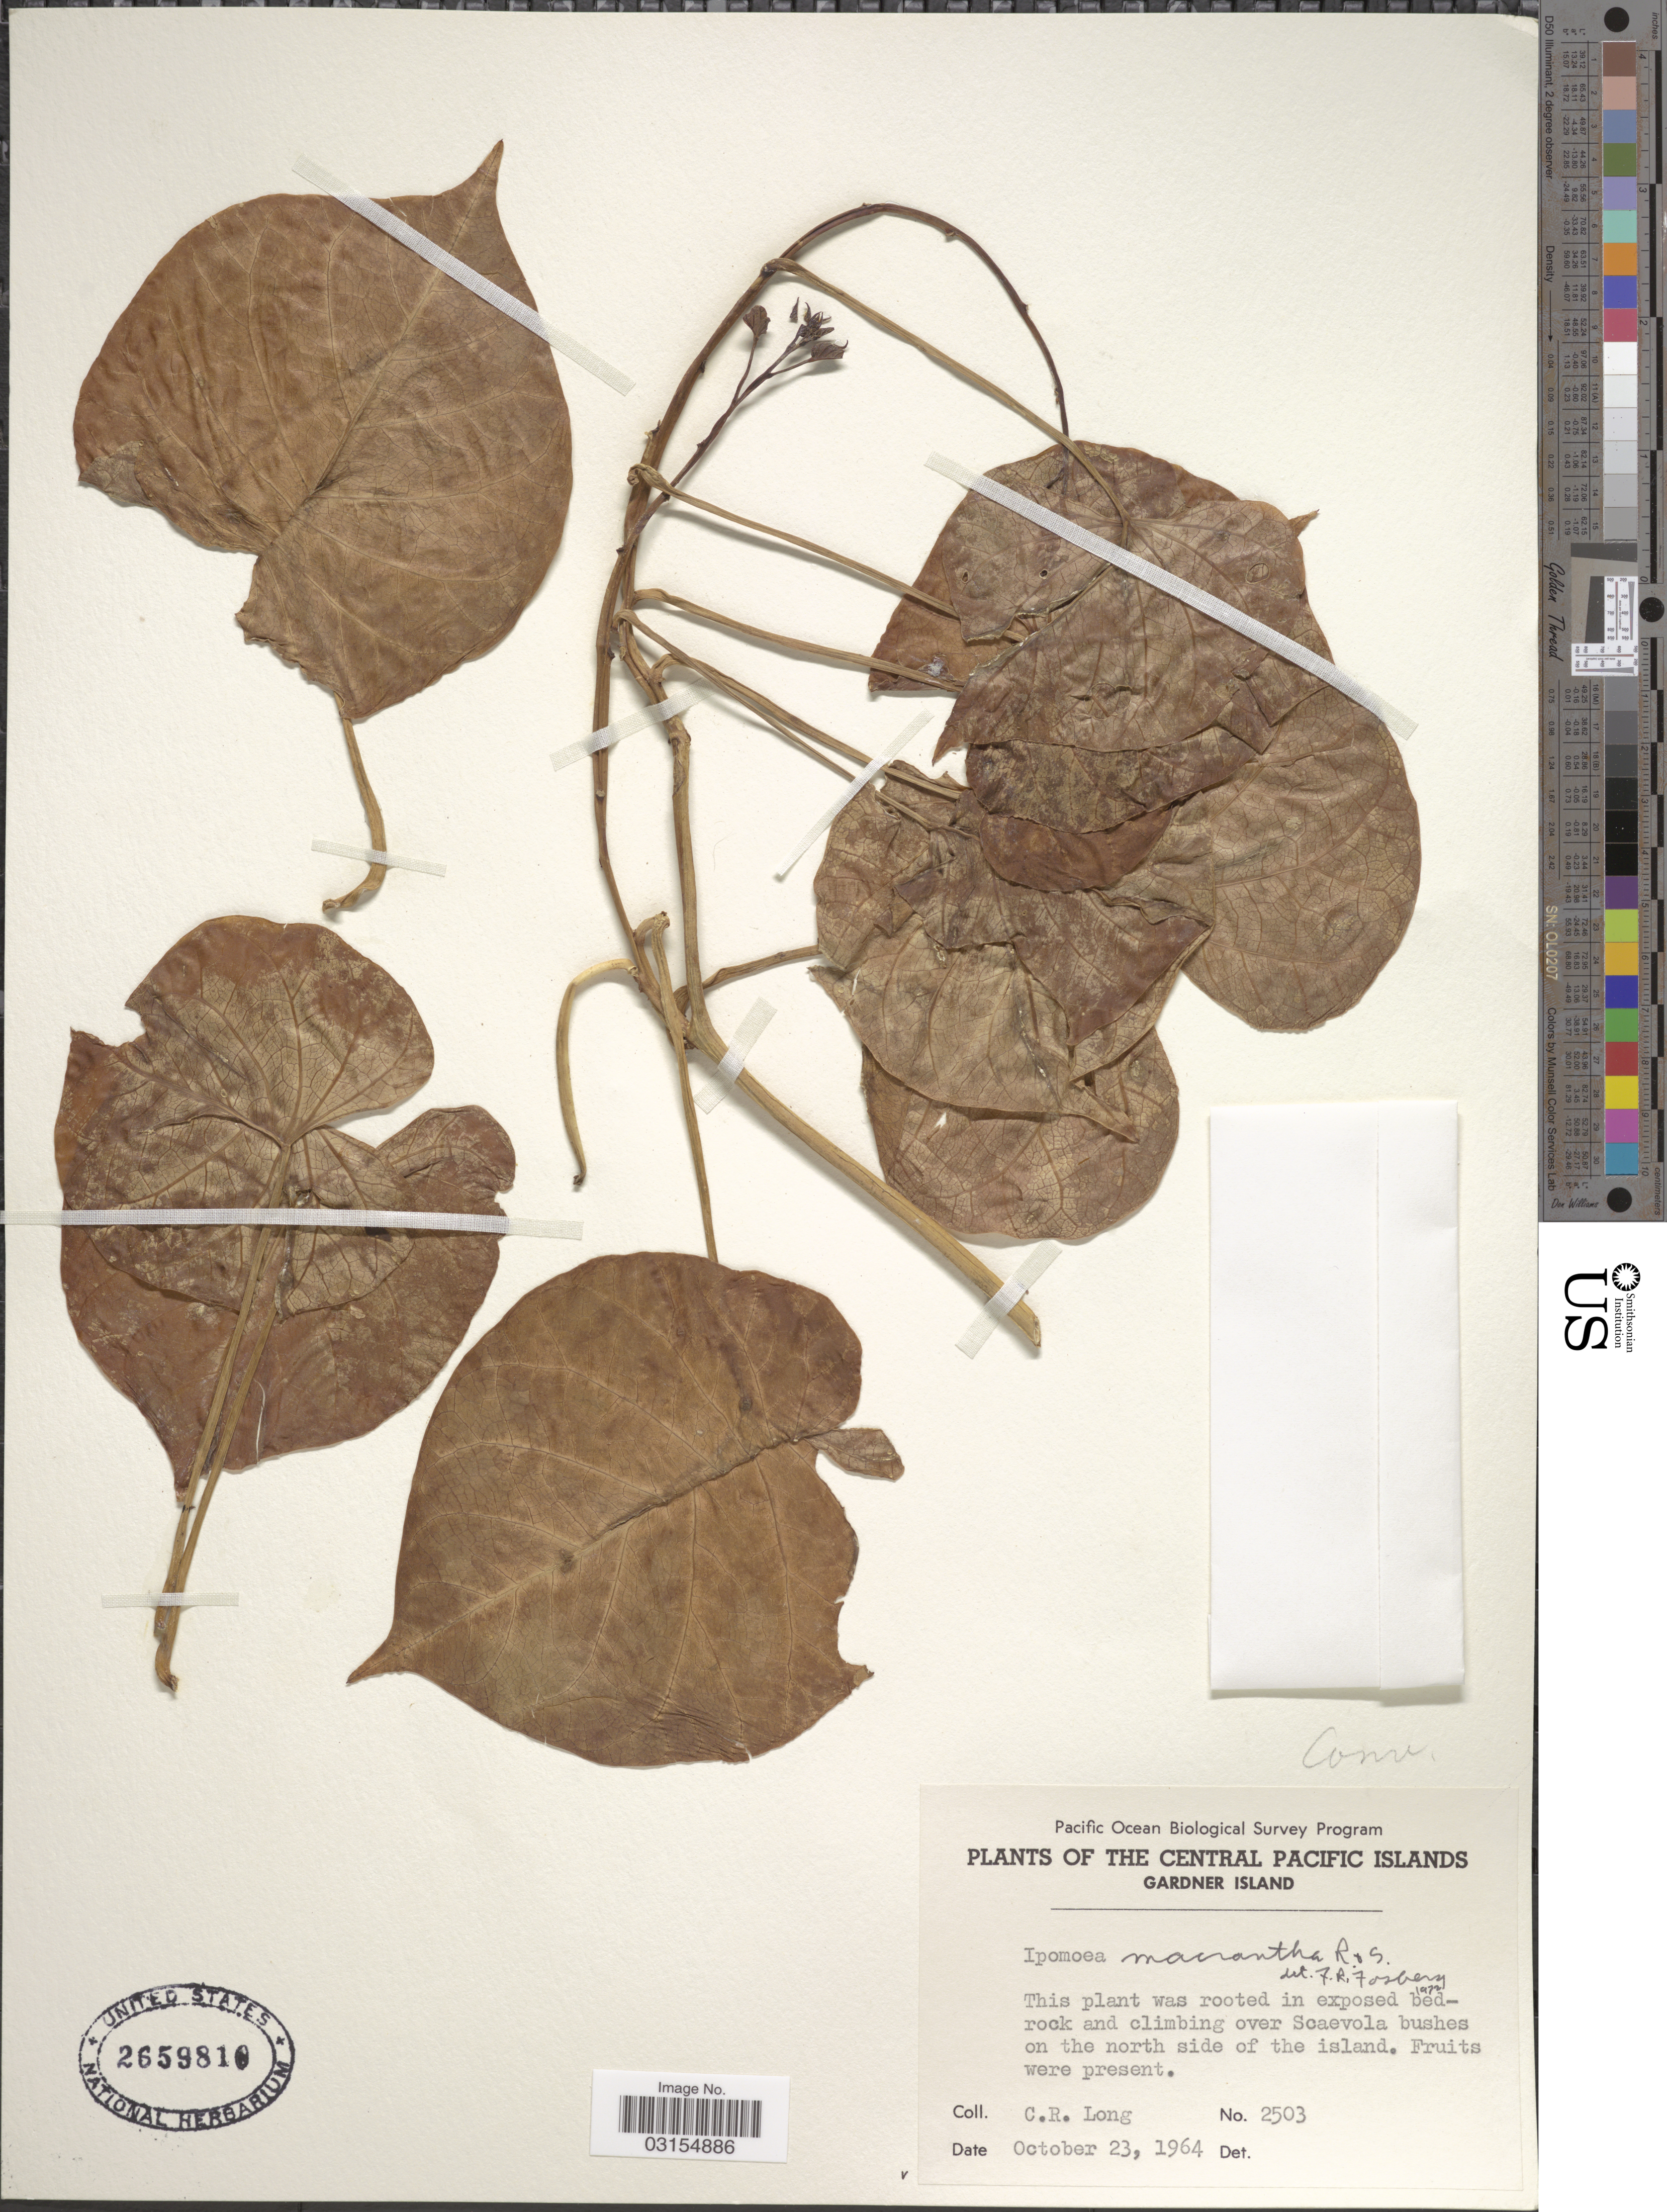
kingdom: Plantae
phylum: Tracheophyta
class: Magnoliopsida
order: Solanales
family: Convolvulaceae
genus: Ipomoea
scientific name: Ipomoea violacea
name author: L.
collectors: C. R. Long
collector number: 2503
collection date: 1964-10-23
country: Kiribati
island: Nikumaroro [Gardner] Atoll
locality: The Central Pacific Islands. Gardner Island. On the north side of the island.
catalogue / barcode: US 2659810